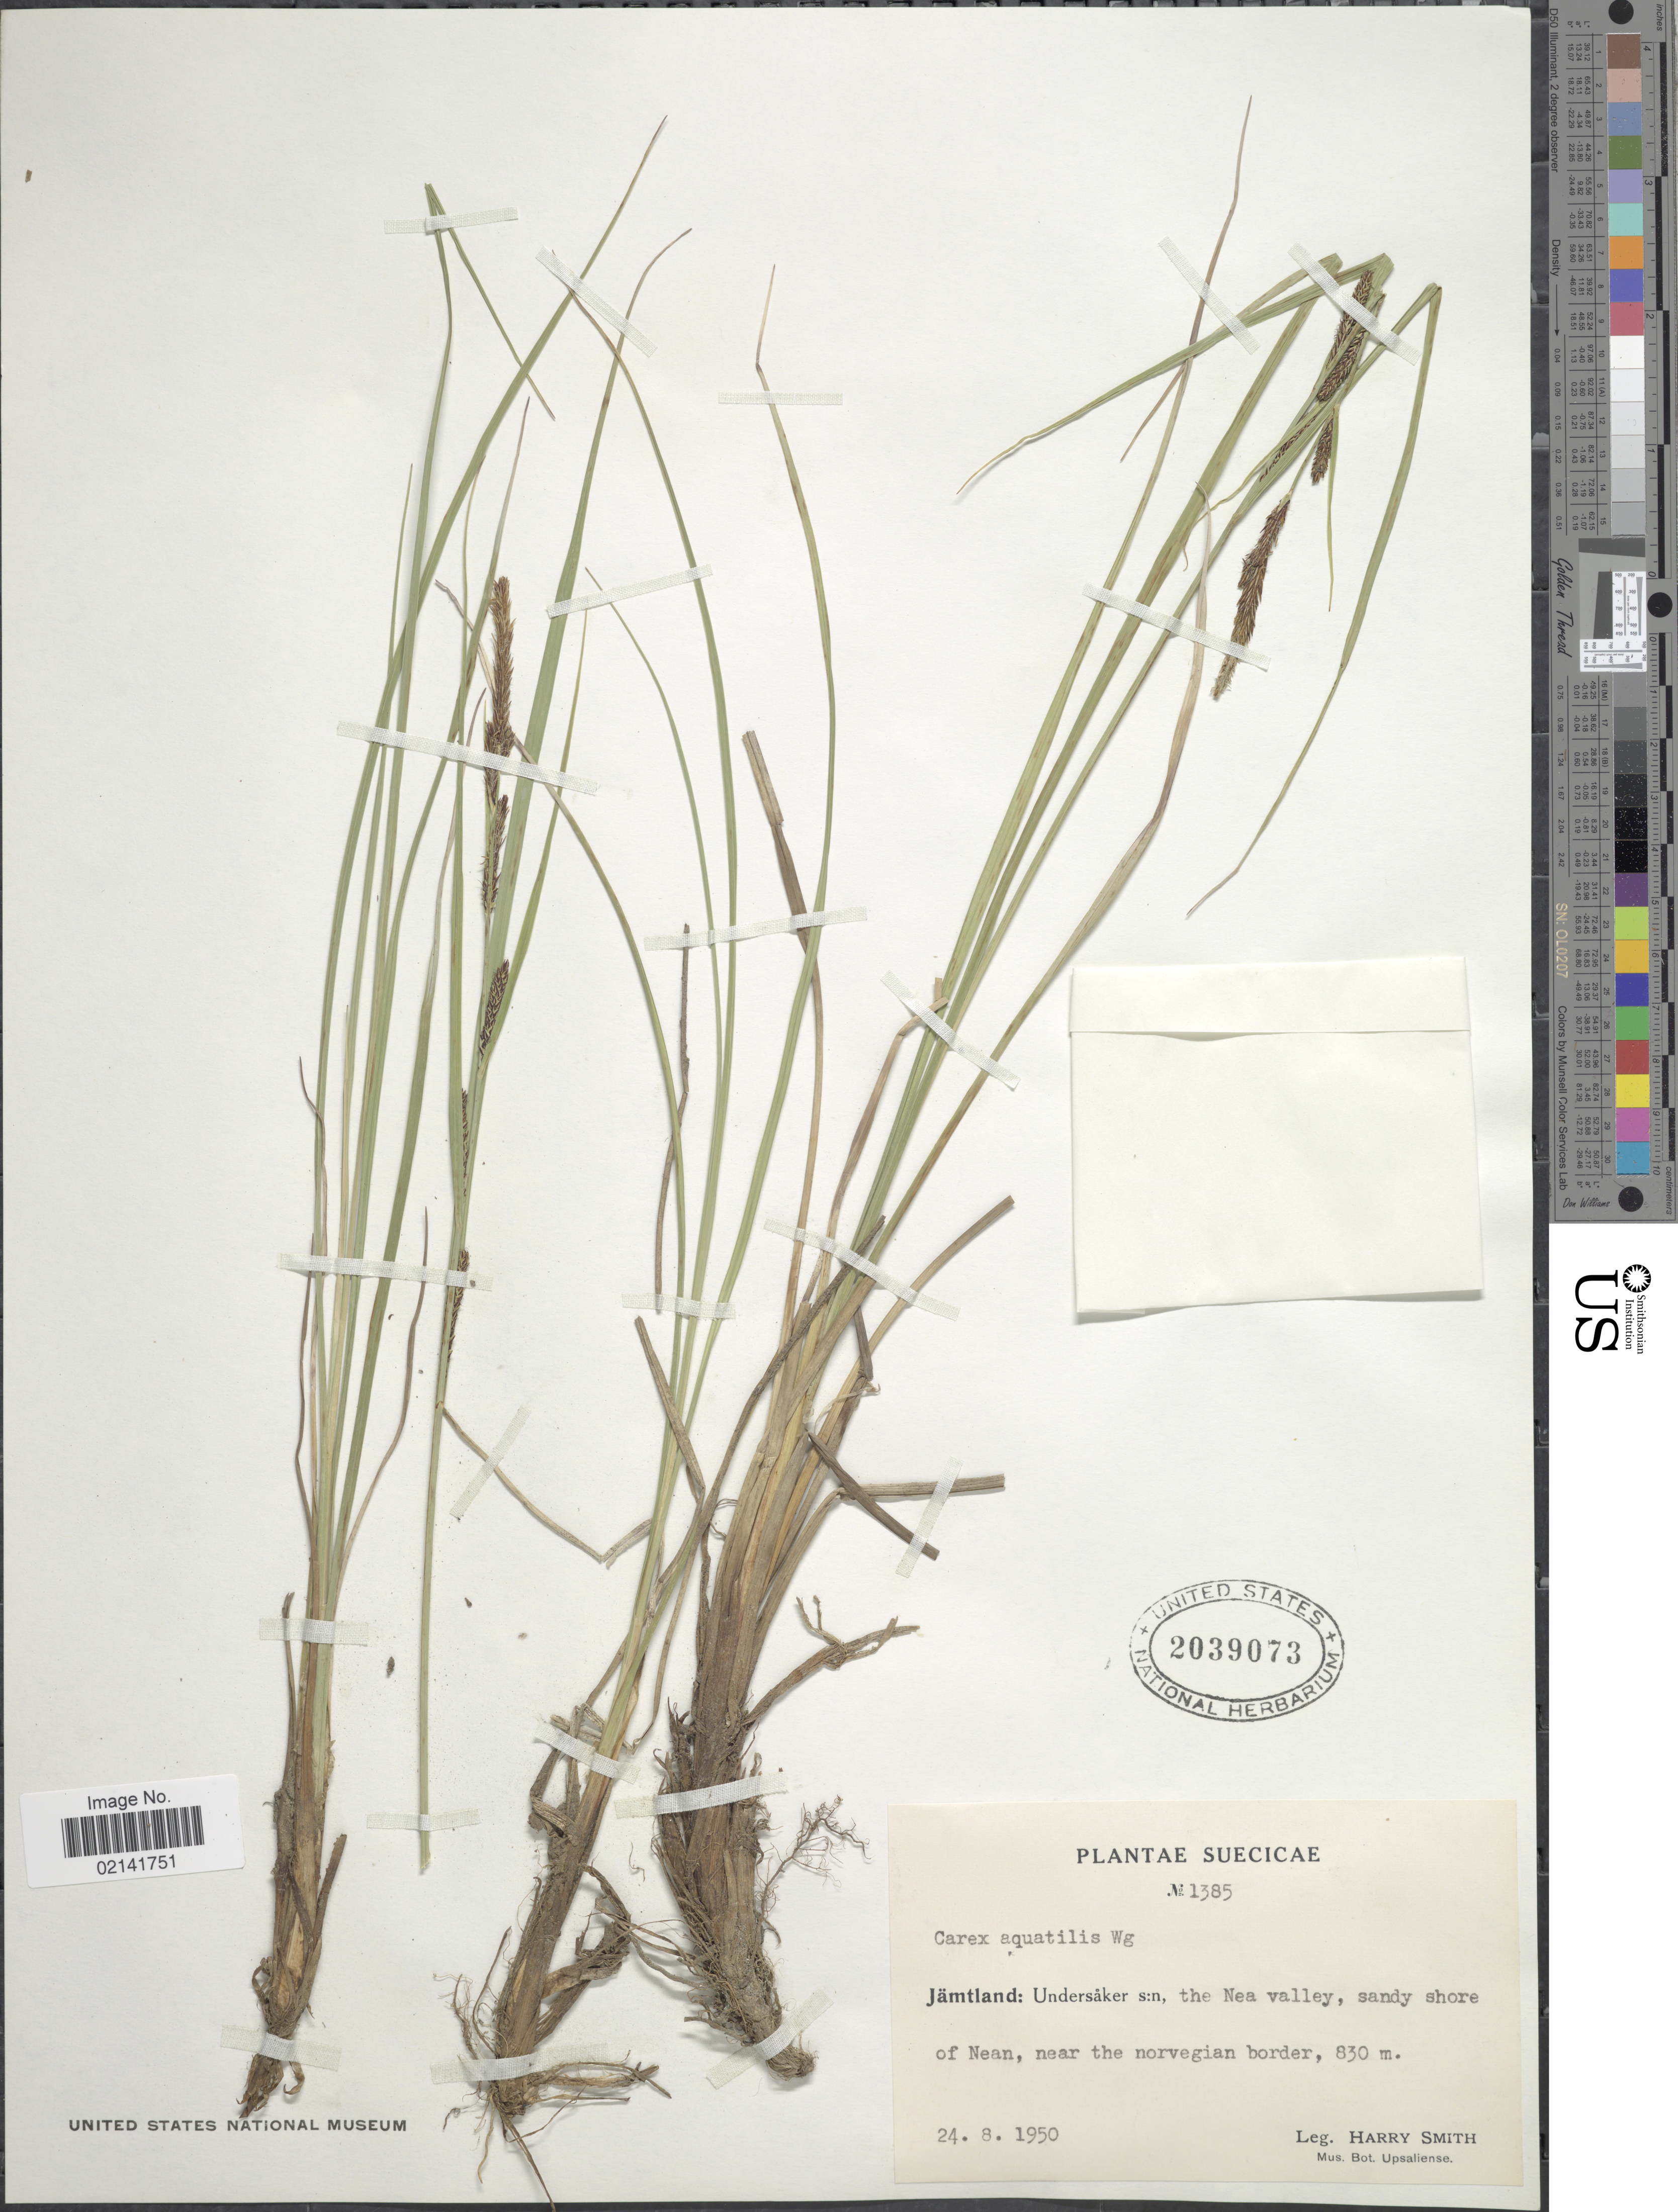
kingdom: Plantae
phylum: Tracheophyta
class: Liliopsida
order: Poales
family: Cyperaceae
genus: Carex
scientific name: Carex aquatilis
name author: Wahlenb.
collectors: H. Smith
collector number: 1385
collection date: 1950-08-24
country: Sweden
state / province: Jämtland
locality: Suecicae, Jamtland: Undersaker s:n the Nea Valley, sandy shore of Nean, near the norvegian border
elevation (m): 830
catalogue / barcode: US 2039073